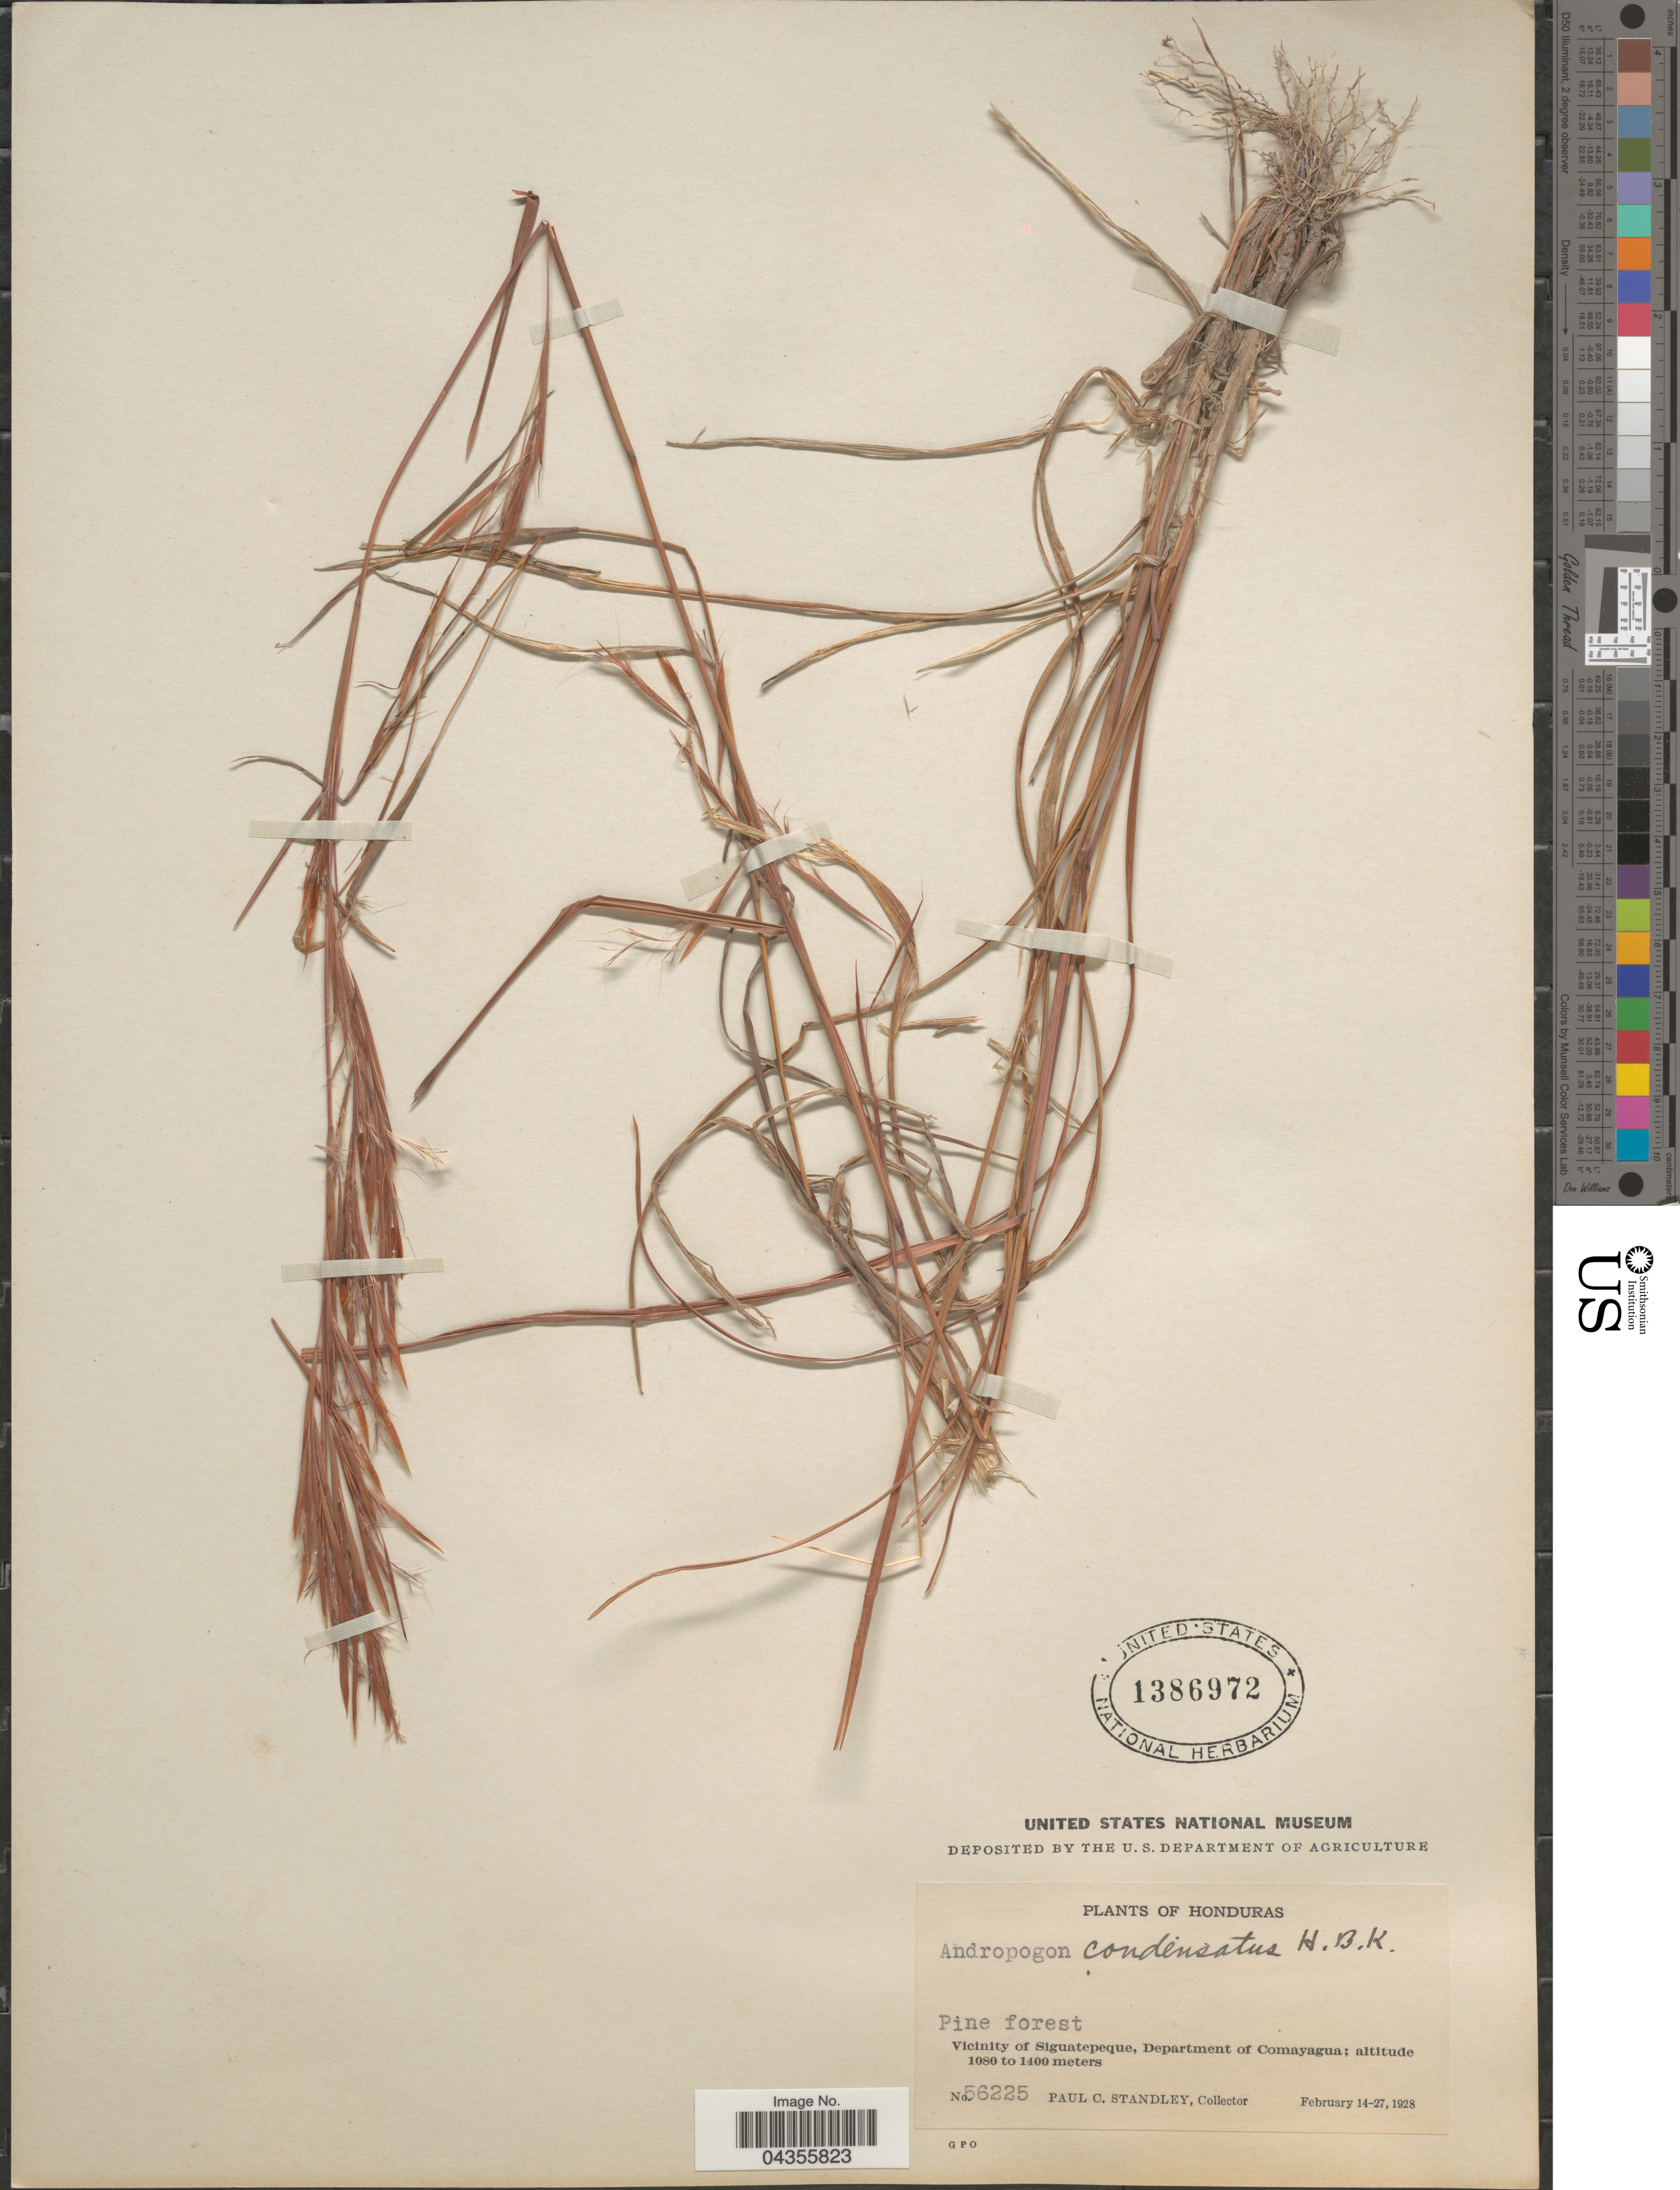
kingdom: Plantae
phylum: Tracheophyta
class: Liliopsida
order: Poales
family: Poaceae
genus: Schizachyrium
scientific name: Schizachyrium condensatum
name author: (Kunth) Nees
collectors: P. C. Standley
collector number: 56225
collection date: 1928-02-14/1928-02-27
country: Honduras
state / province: Comayagua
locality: Vicinity of Siguatepeque, Department of Comayagua.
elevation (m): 1080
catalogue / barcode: US 1386972